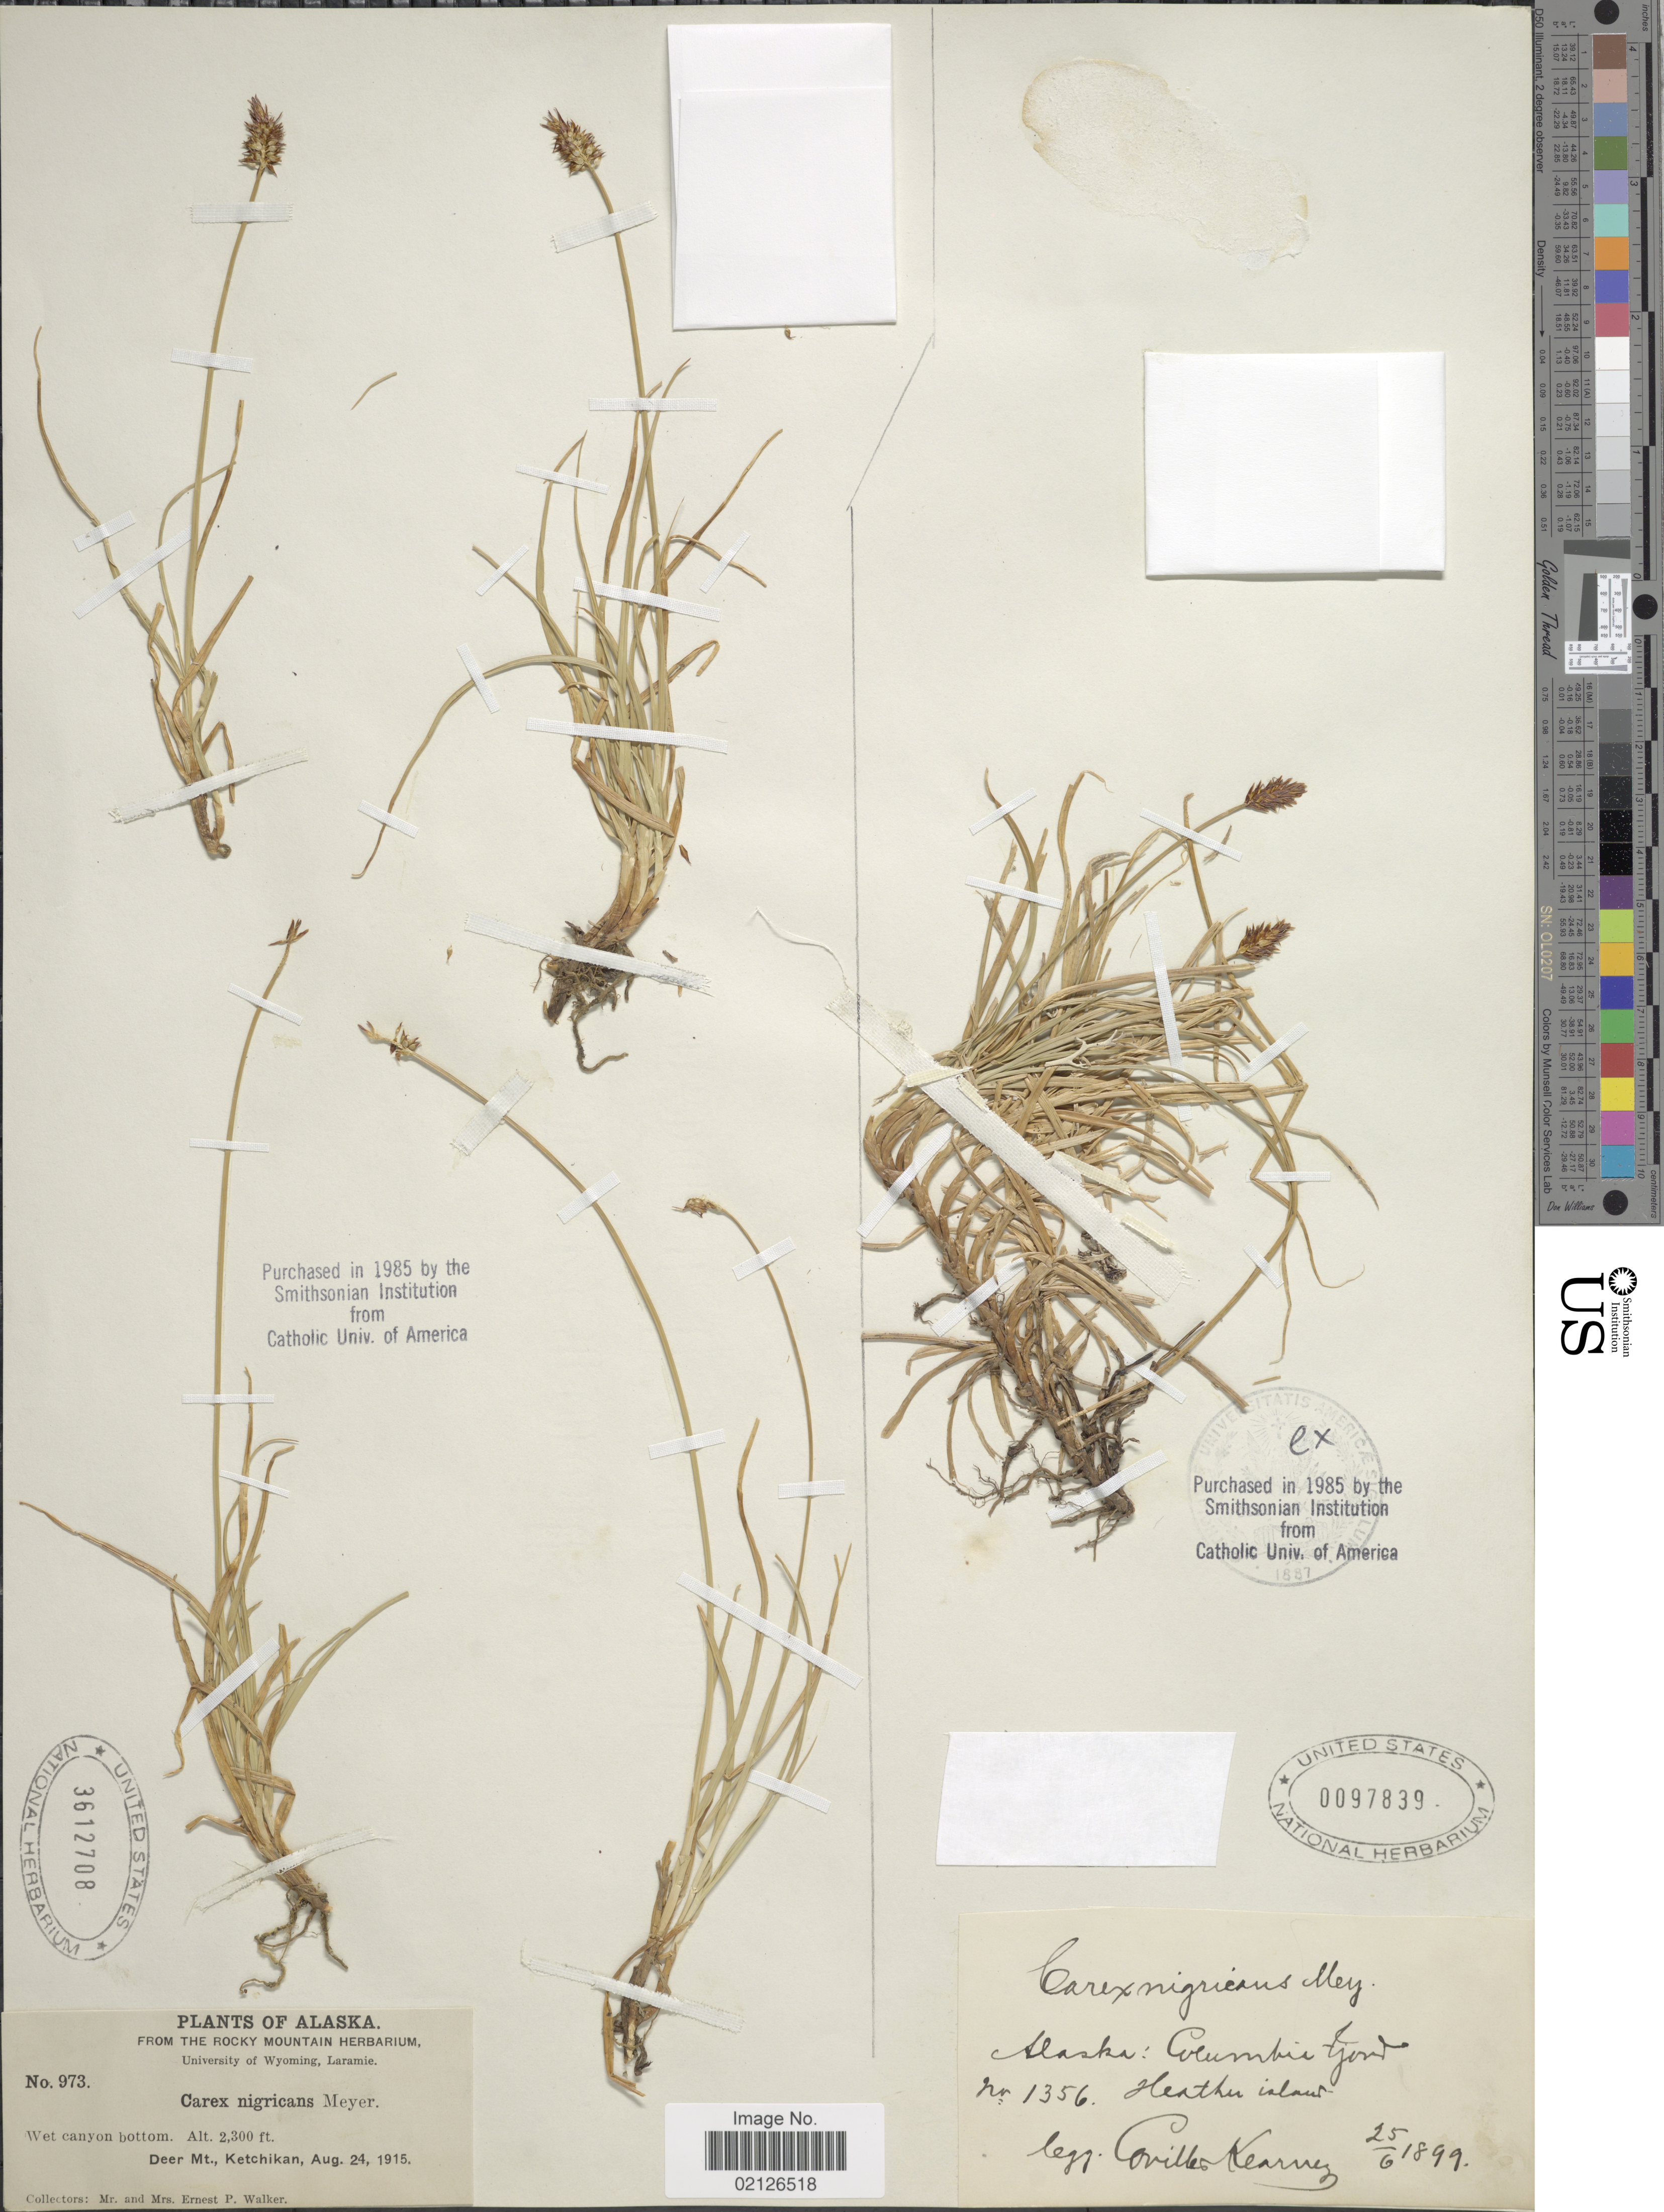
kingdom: Plantae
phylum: Tracheophyta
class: Liliopsida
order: Poales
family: Cyperaceae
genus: Carex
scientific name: Carex nigricans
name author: C.A. Mey.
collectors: C. Kearney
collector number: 1356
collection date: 1899-08-25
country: United States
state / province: Alaska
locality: Columbia fjord, Heather island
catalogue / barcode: US 97839-2